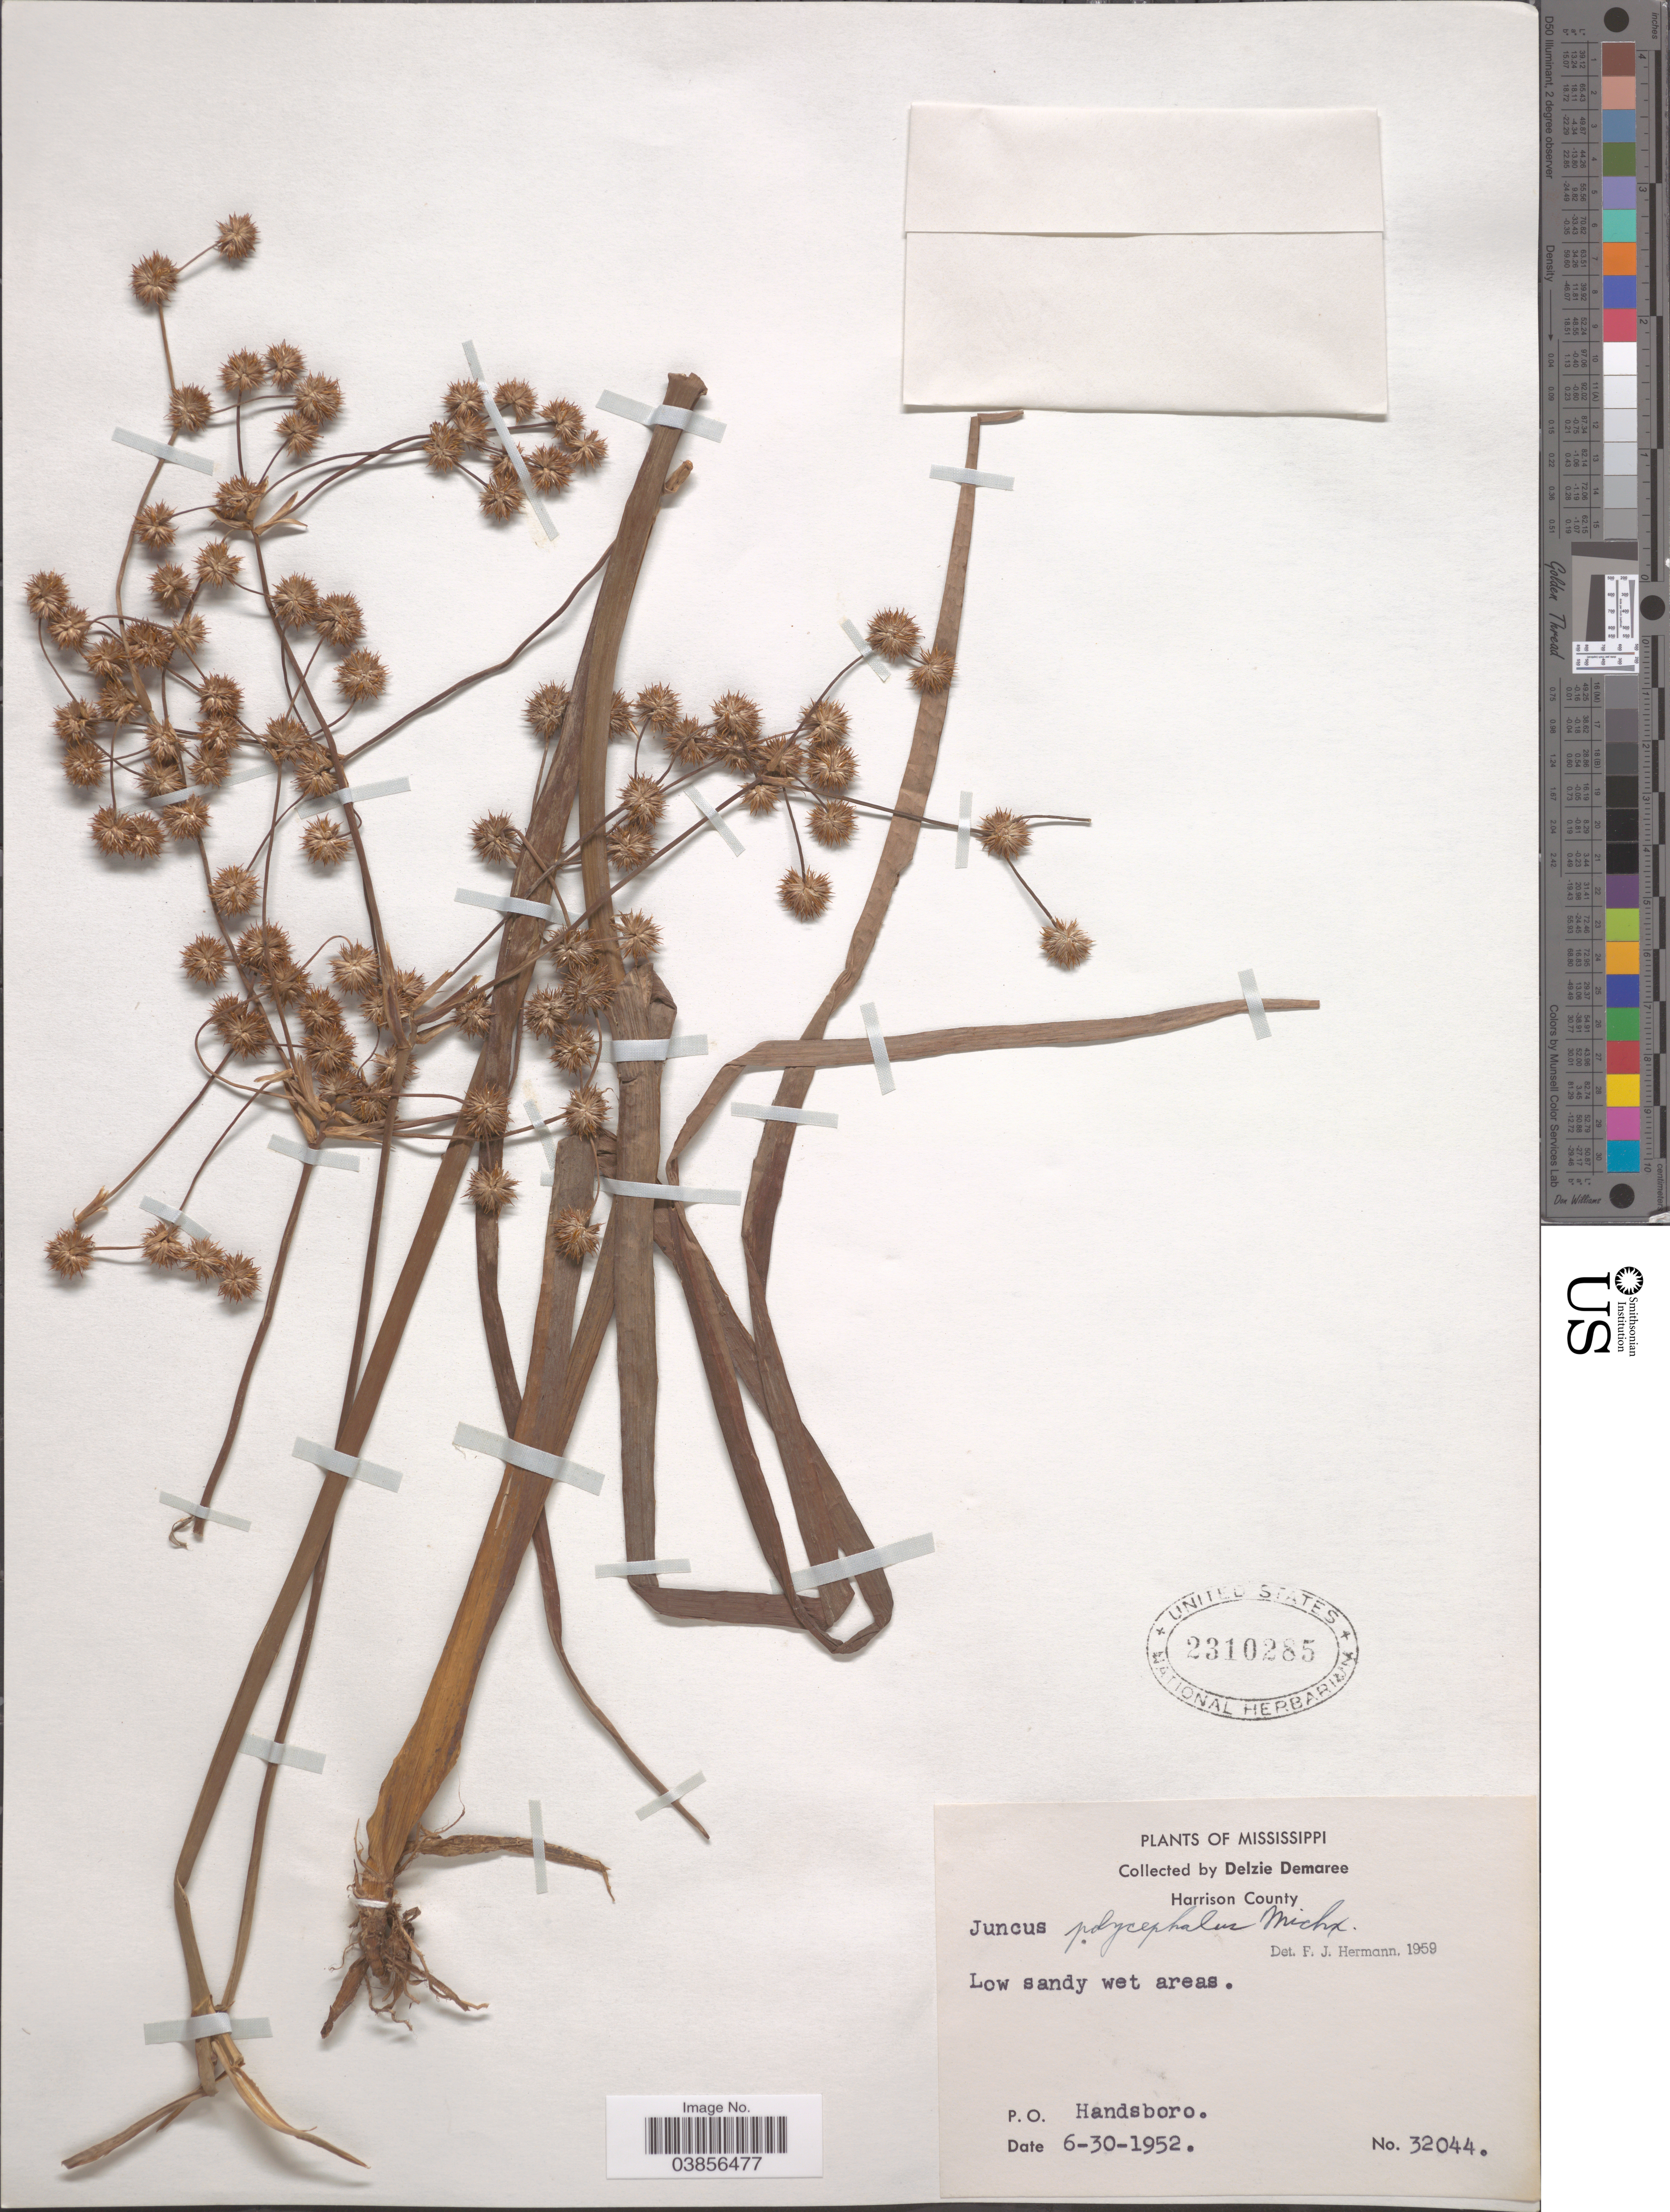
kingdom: Plantae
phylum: Tracheophyta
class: Liliopsida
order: Poales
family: Juncaceae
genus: Juncus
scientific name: Juncus polycephalus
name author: Michx.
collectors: D. Demaree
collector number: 32044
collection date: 1952-06-30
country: United States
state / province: Mississippi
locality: Harrison County. P.O. Handsboro.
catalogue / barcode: US 2310285